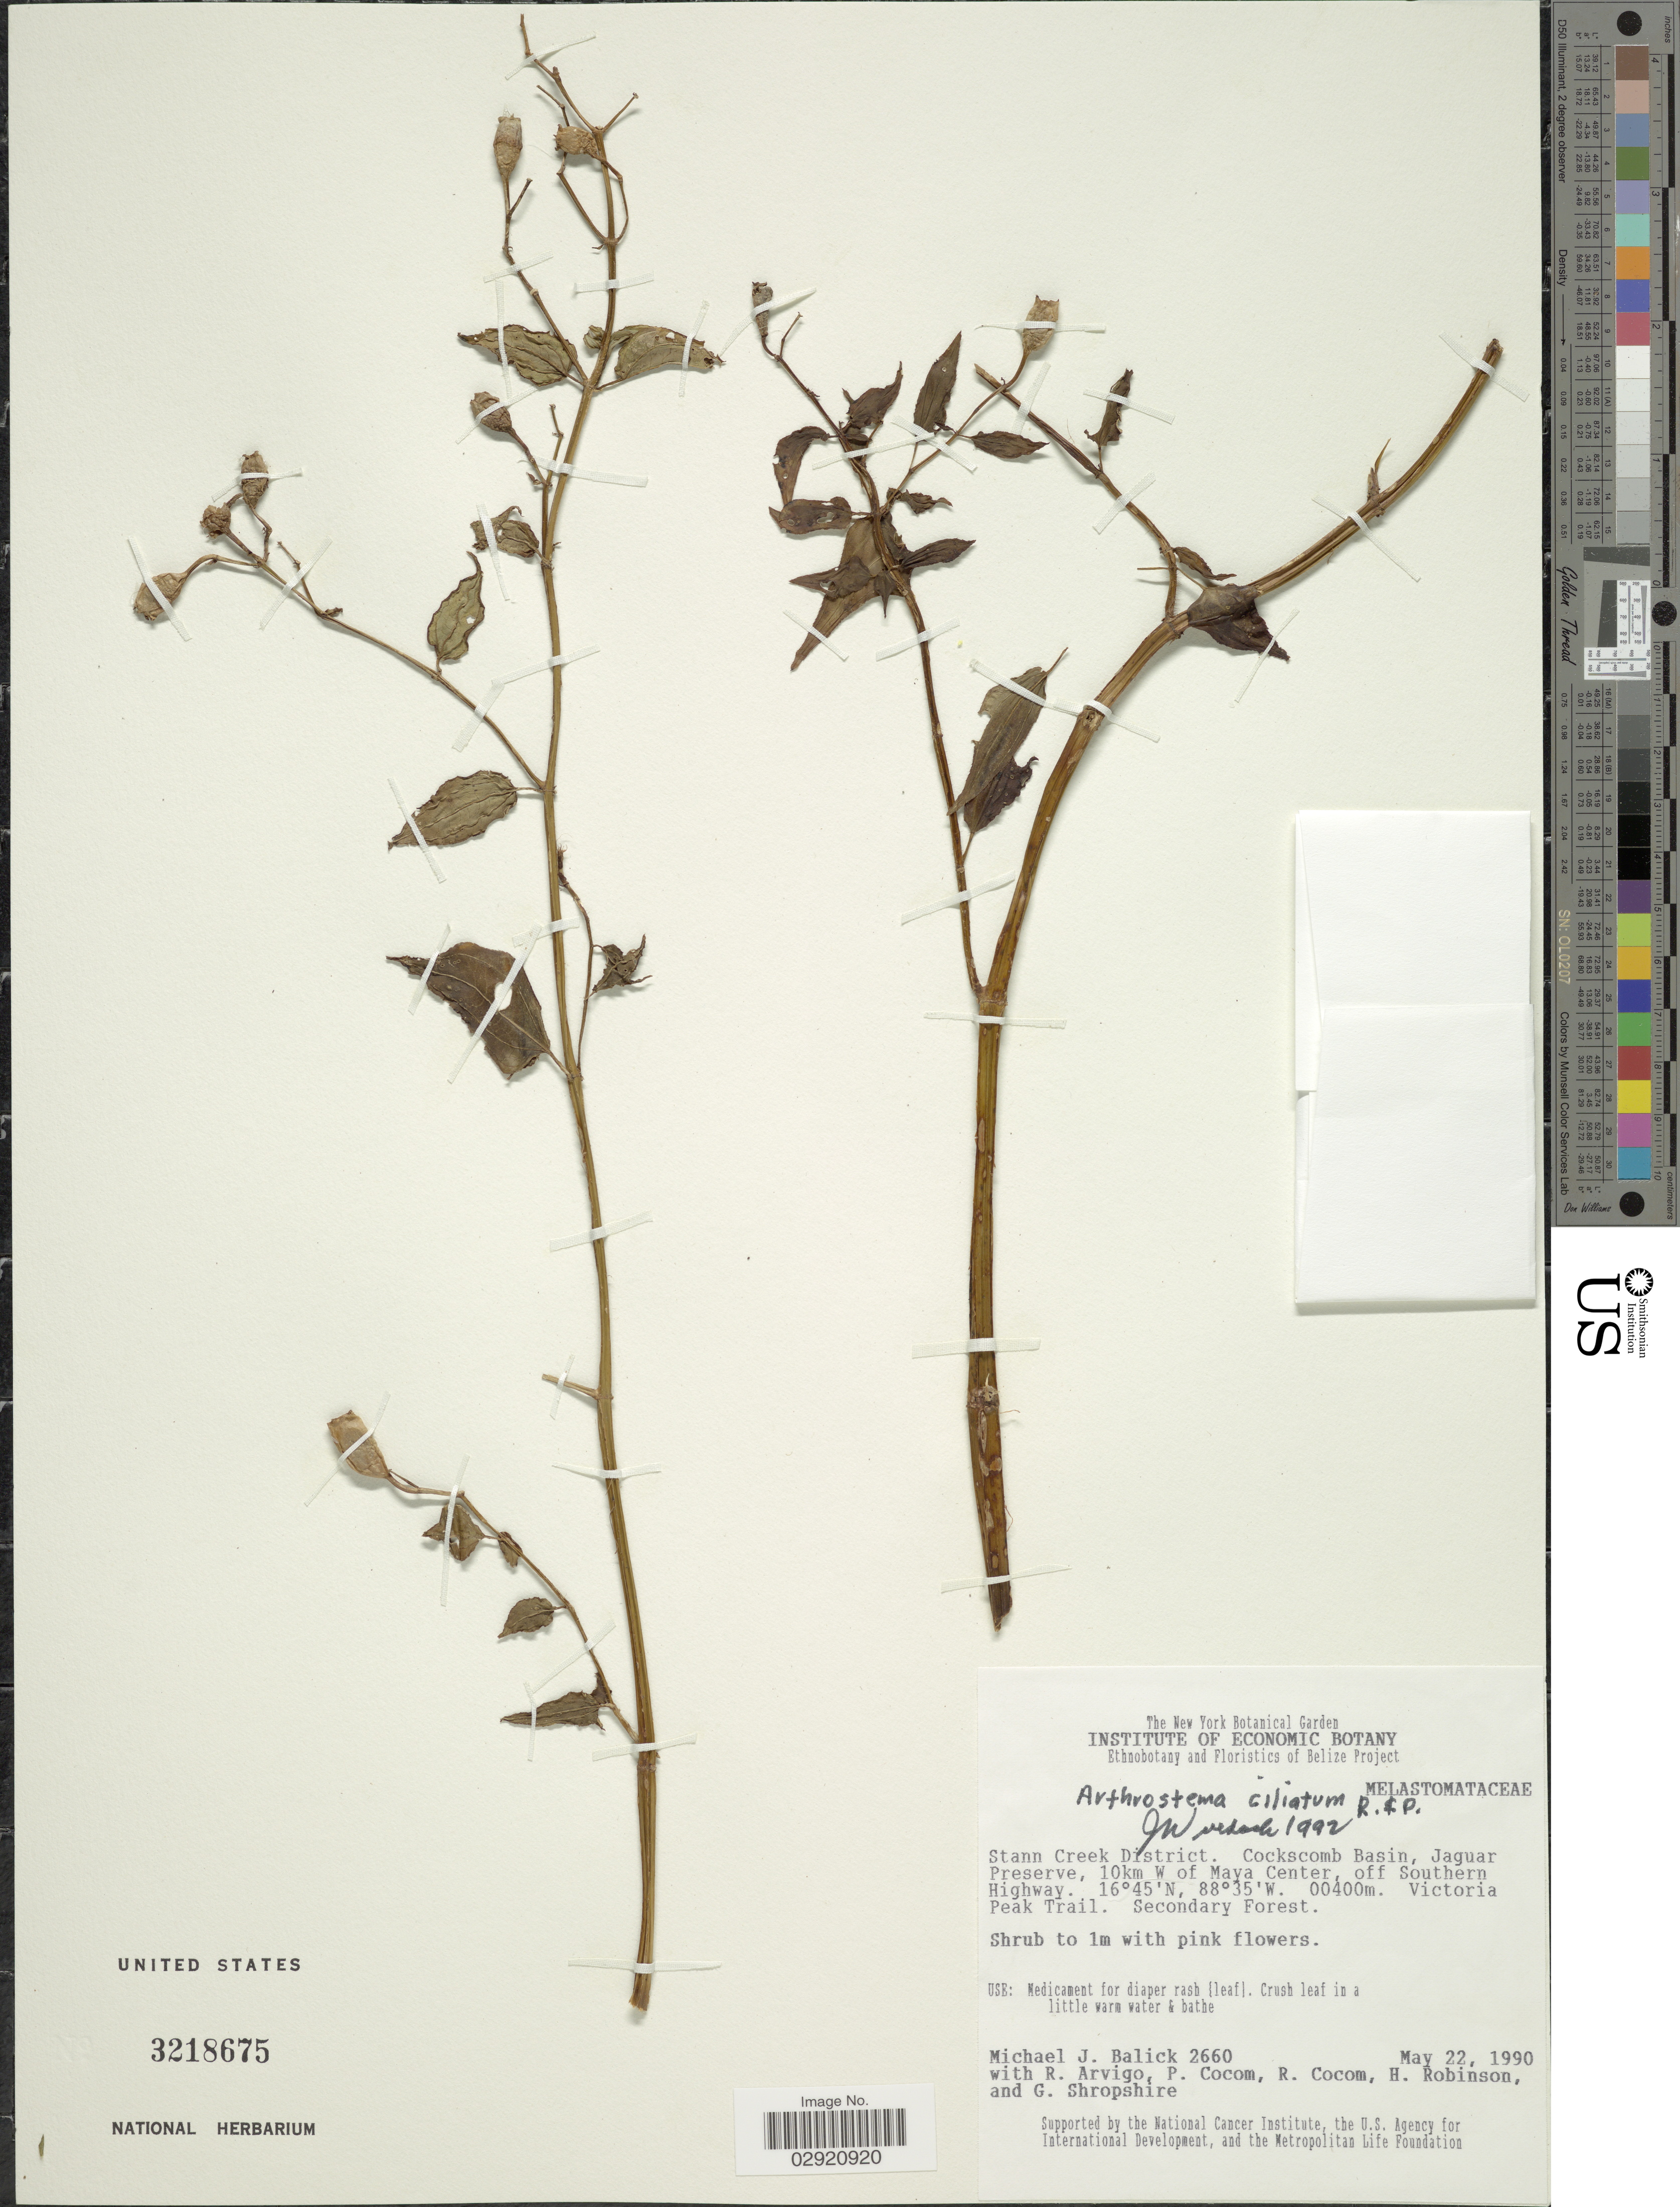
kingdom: Plantae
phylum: Tracheophyta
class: Magnoliopsida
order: Myrtales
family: Melastomataceae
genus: Arthrostemma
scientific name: Arthrostemma ciliatum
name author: Pav. ex D. Don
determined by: Wurdack, John J., (US), US (UNITED STATES)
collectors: M. J. Balick, R. Arvigo, P. Cocom, R. Cocom & et al.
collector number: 2660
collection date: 1990-05-22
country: Belize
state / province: Stann Creek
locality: Stann Creek District. Cockscomb Basin, Jaguar Preserve, 10 km W of Maya Center, off Southern Highway. Victoria Peak Trail.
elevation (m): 400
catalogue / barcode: US 3218675